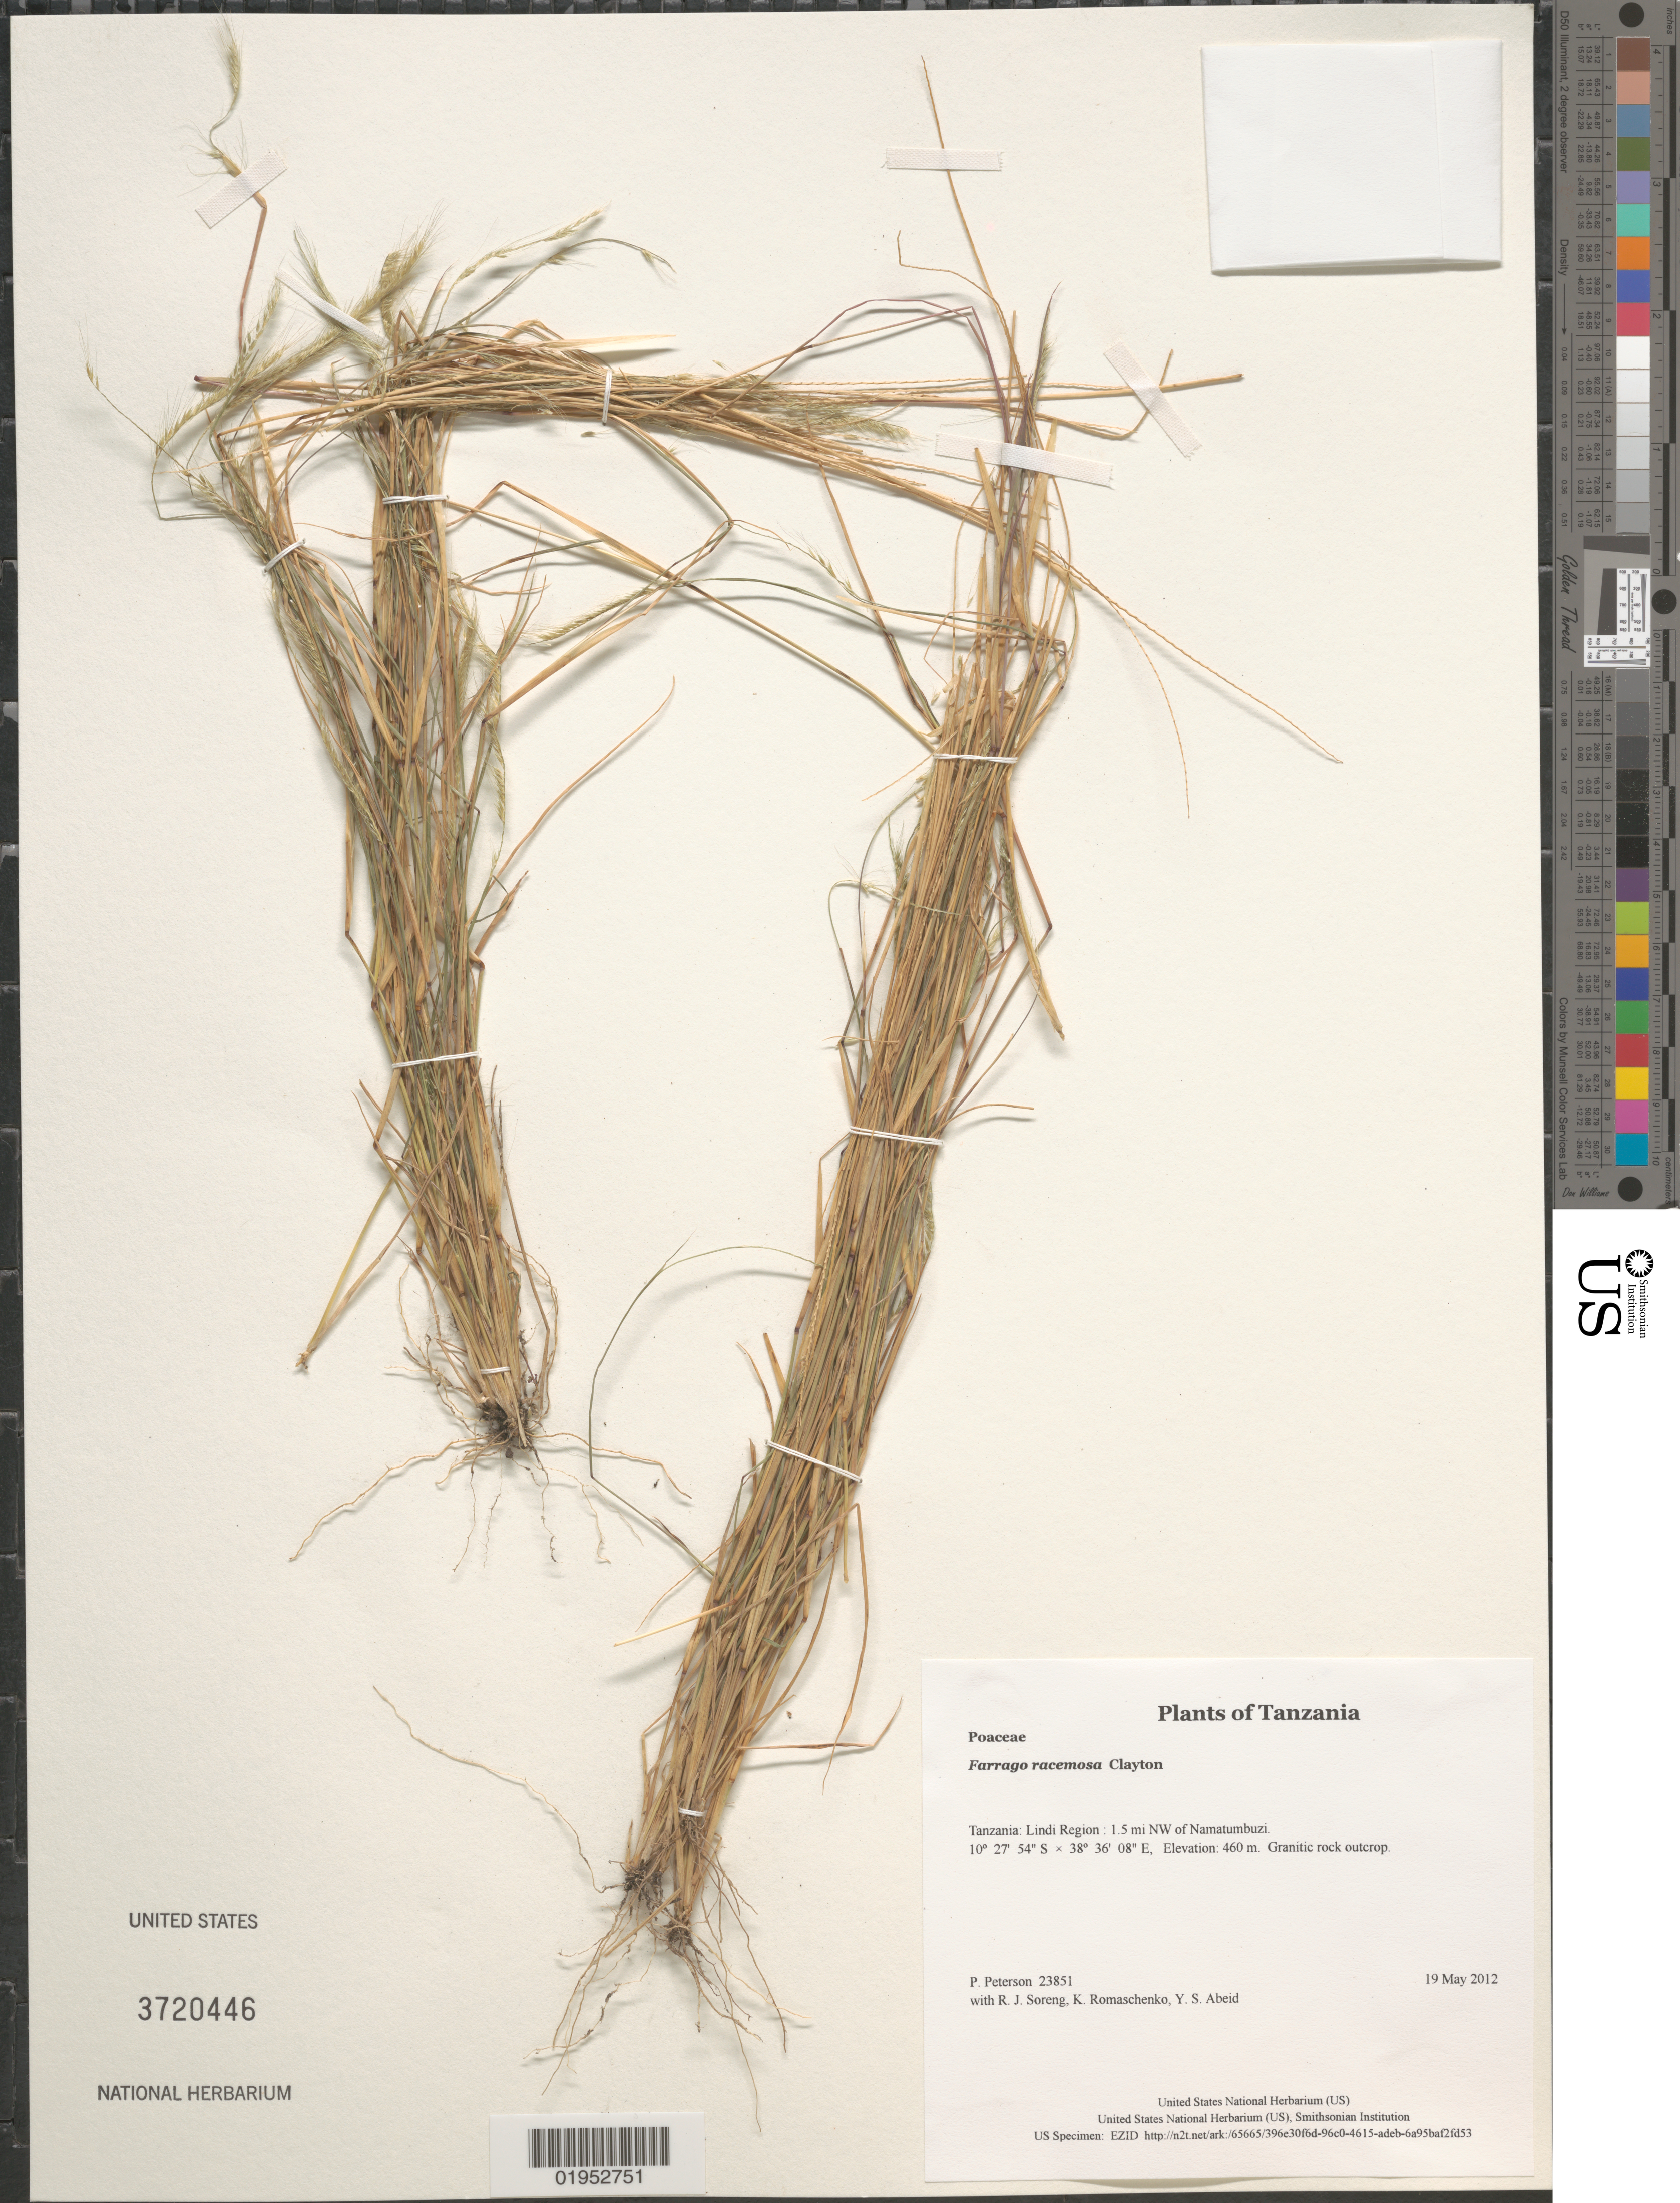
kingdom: Plantae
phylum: Tracheophyta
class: Liliopsida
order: Poales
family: Poaceae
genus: Farrago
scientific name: Farrago racemosa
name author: Clayton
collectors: P. M. Peterson, R. J. Soreng, K. Romaschenko & Y. Abeid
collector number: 23851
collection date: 2012-05-19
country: Tanzania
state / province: Lindi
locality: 1.5 mi NW of Namatumbuzi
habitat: Granitic rock outcrop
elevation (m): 460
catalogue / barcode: US 3720446